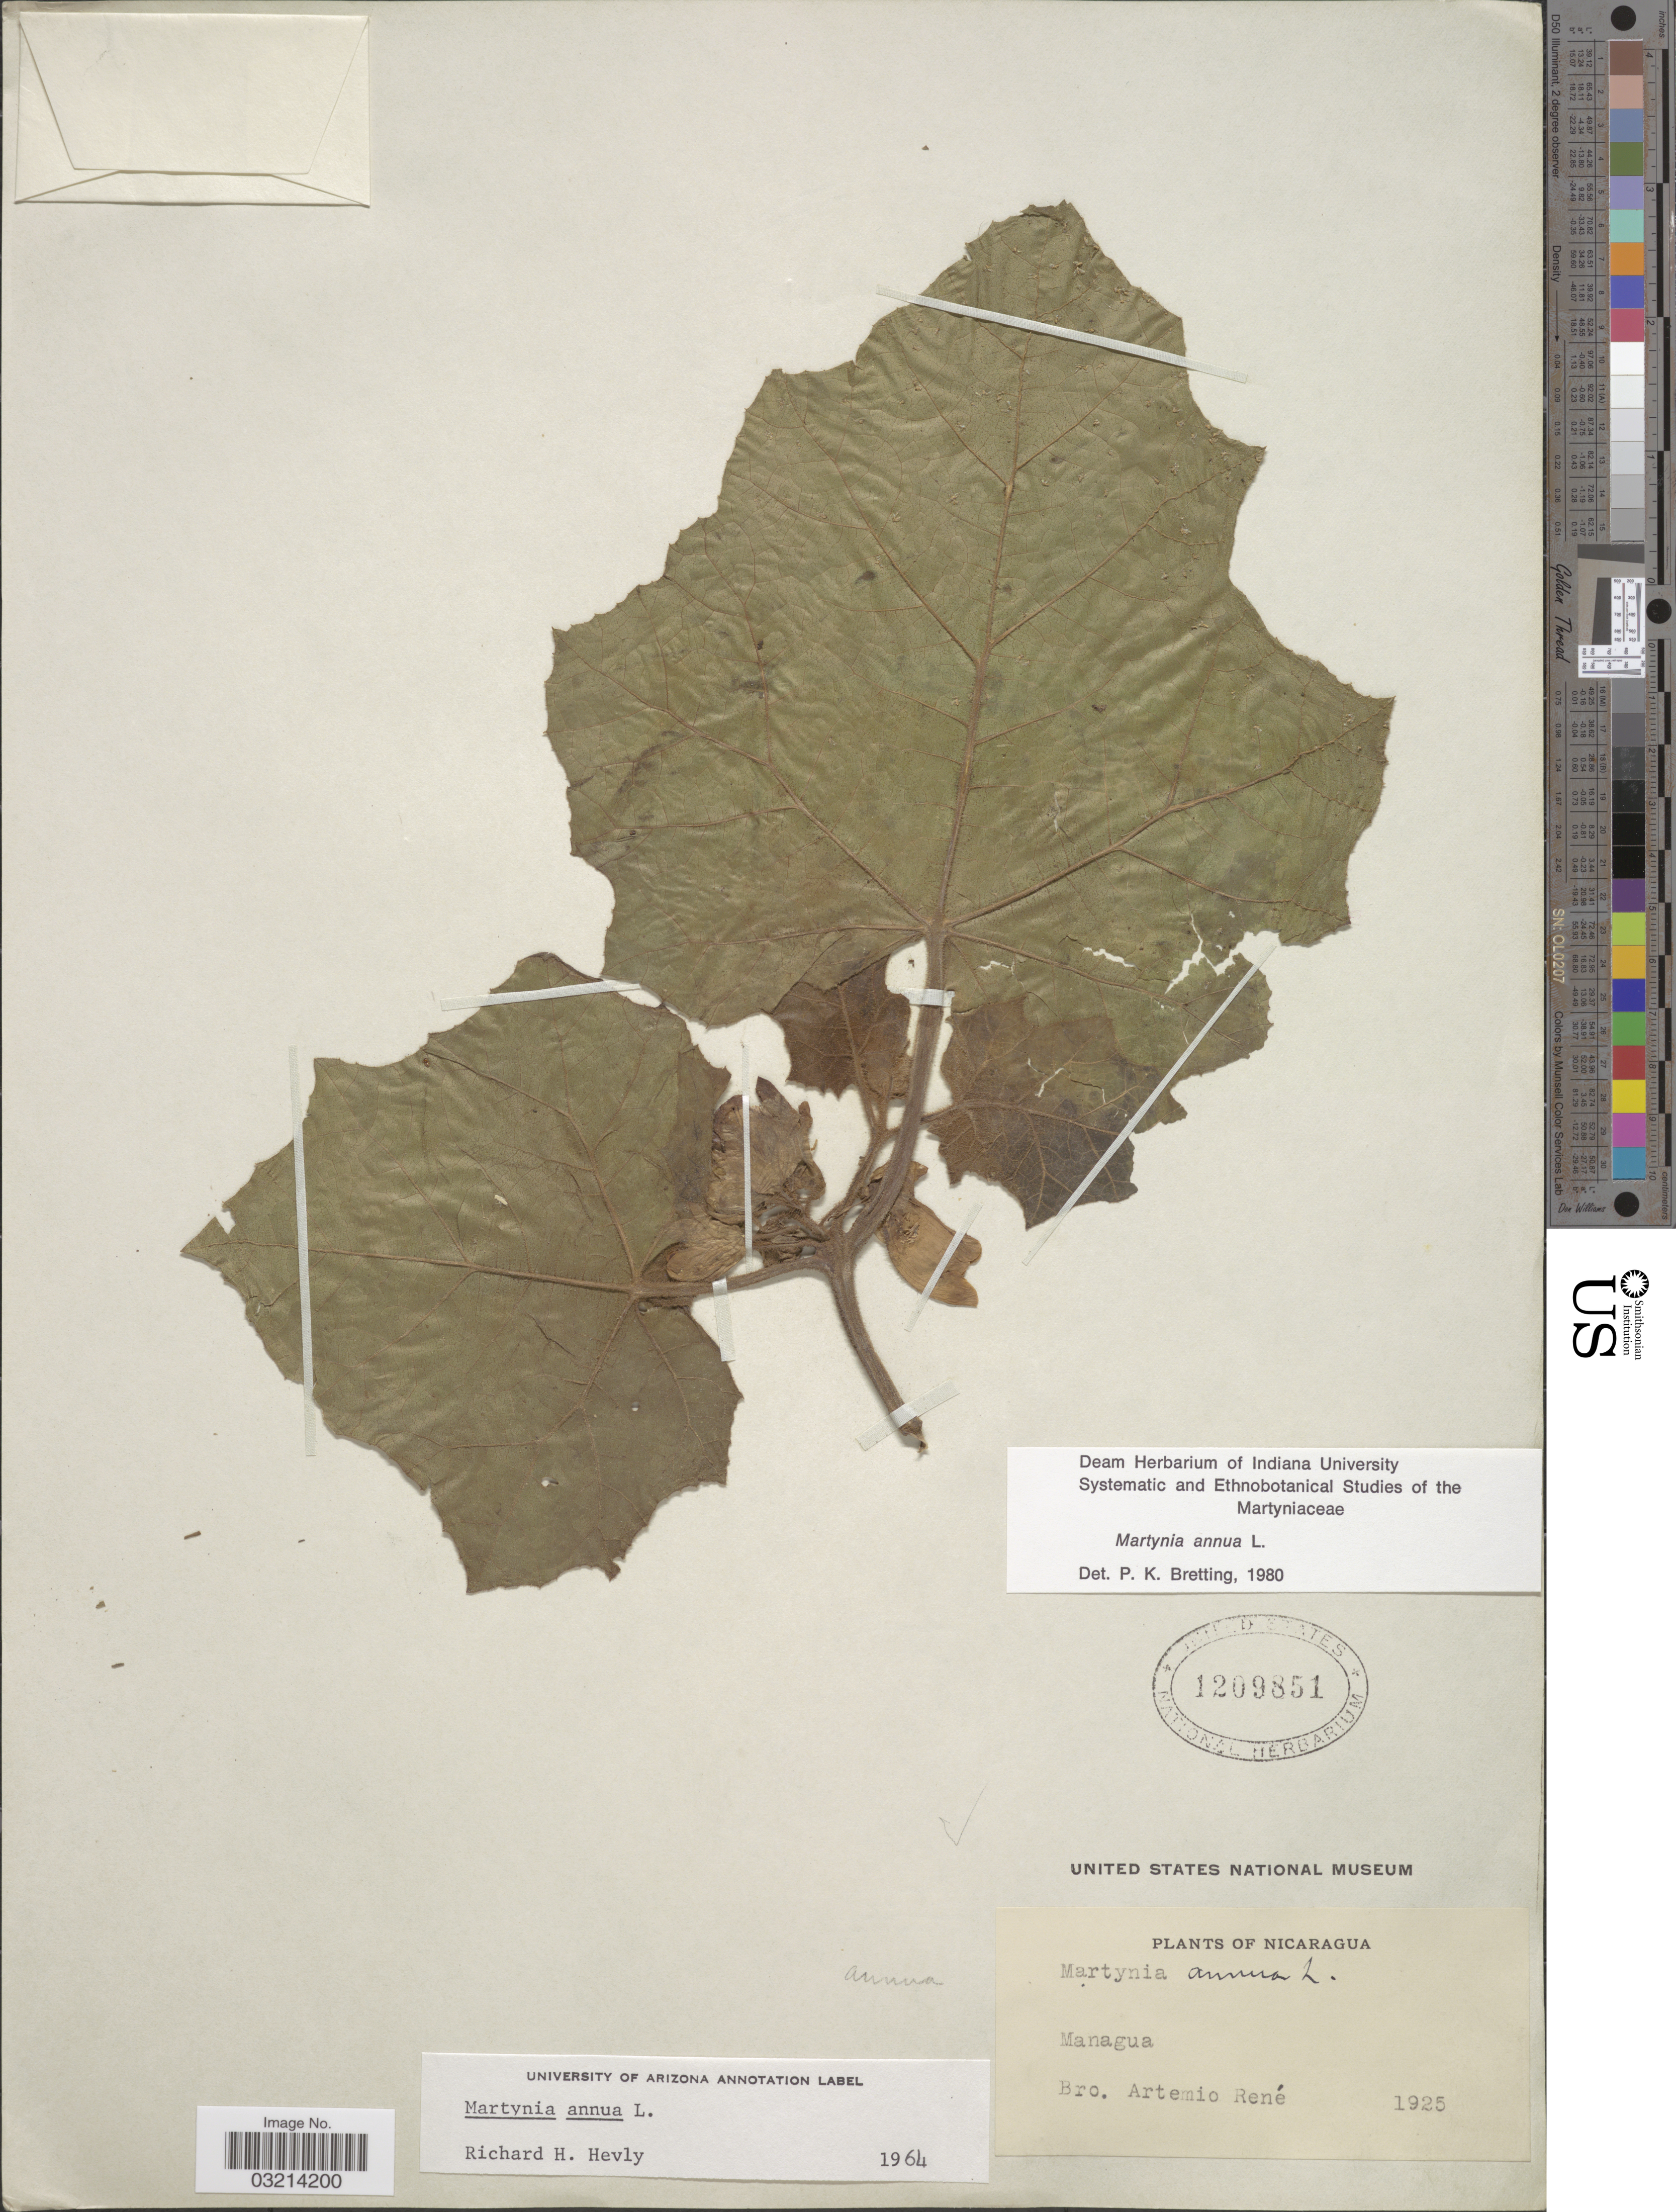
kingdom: Plantae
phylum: Tracheophyta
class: Magnoliopsida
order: Lamiales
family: Martyniaceae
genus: Martynia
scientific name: Martynia annua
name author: L.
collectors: B. Rene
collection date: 1925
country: Nicaragua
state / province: Managua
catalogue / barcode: US 1209851